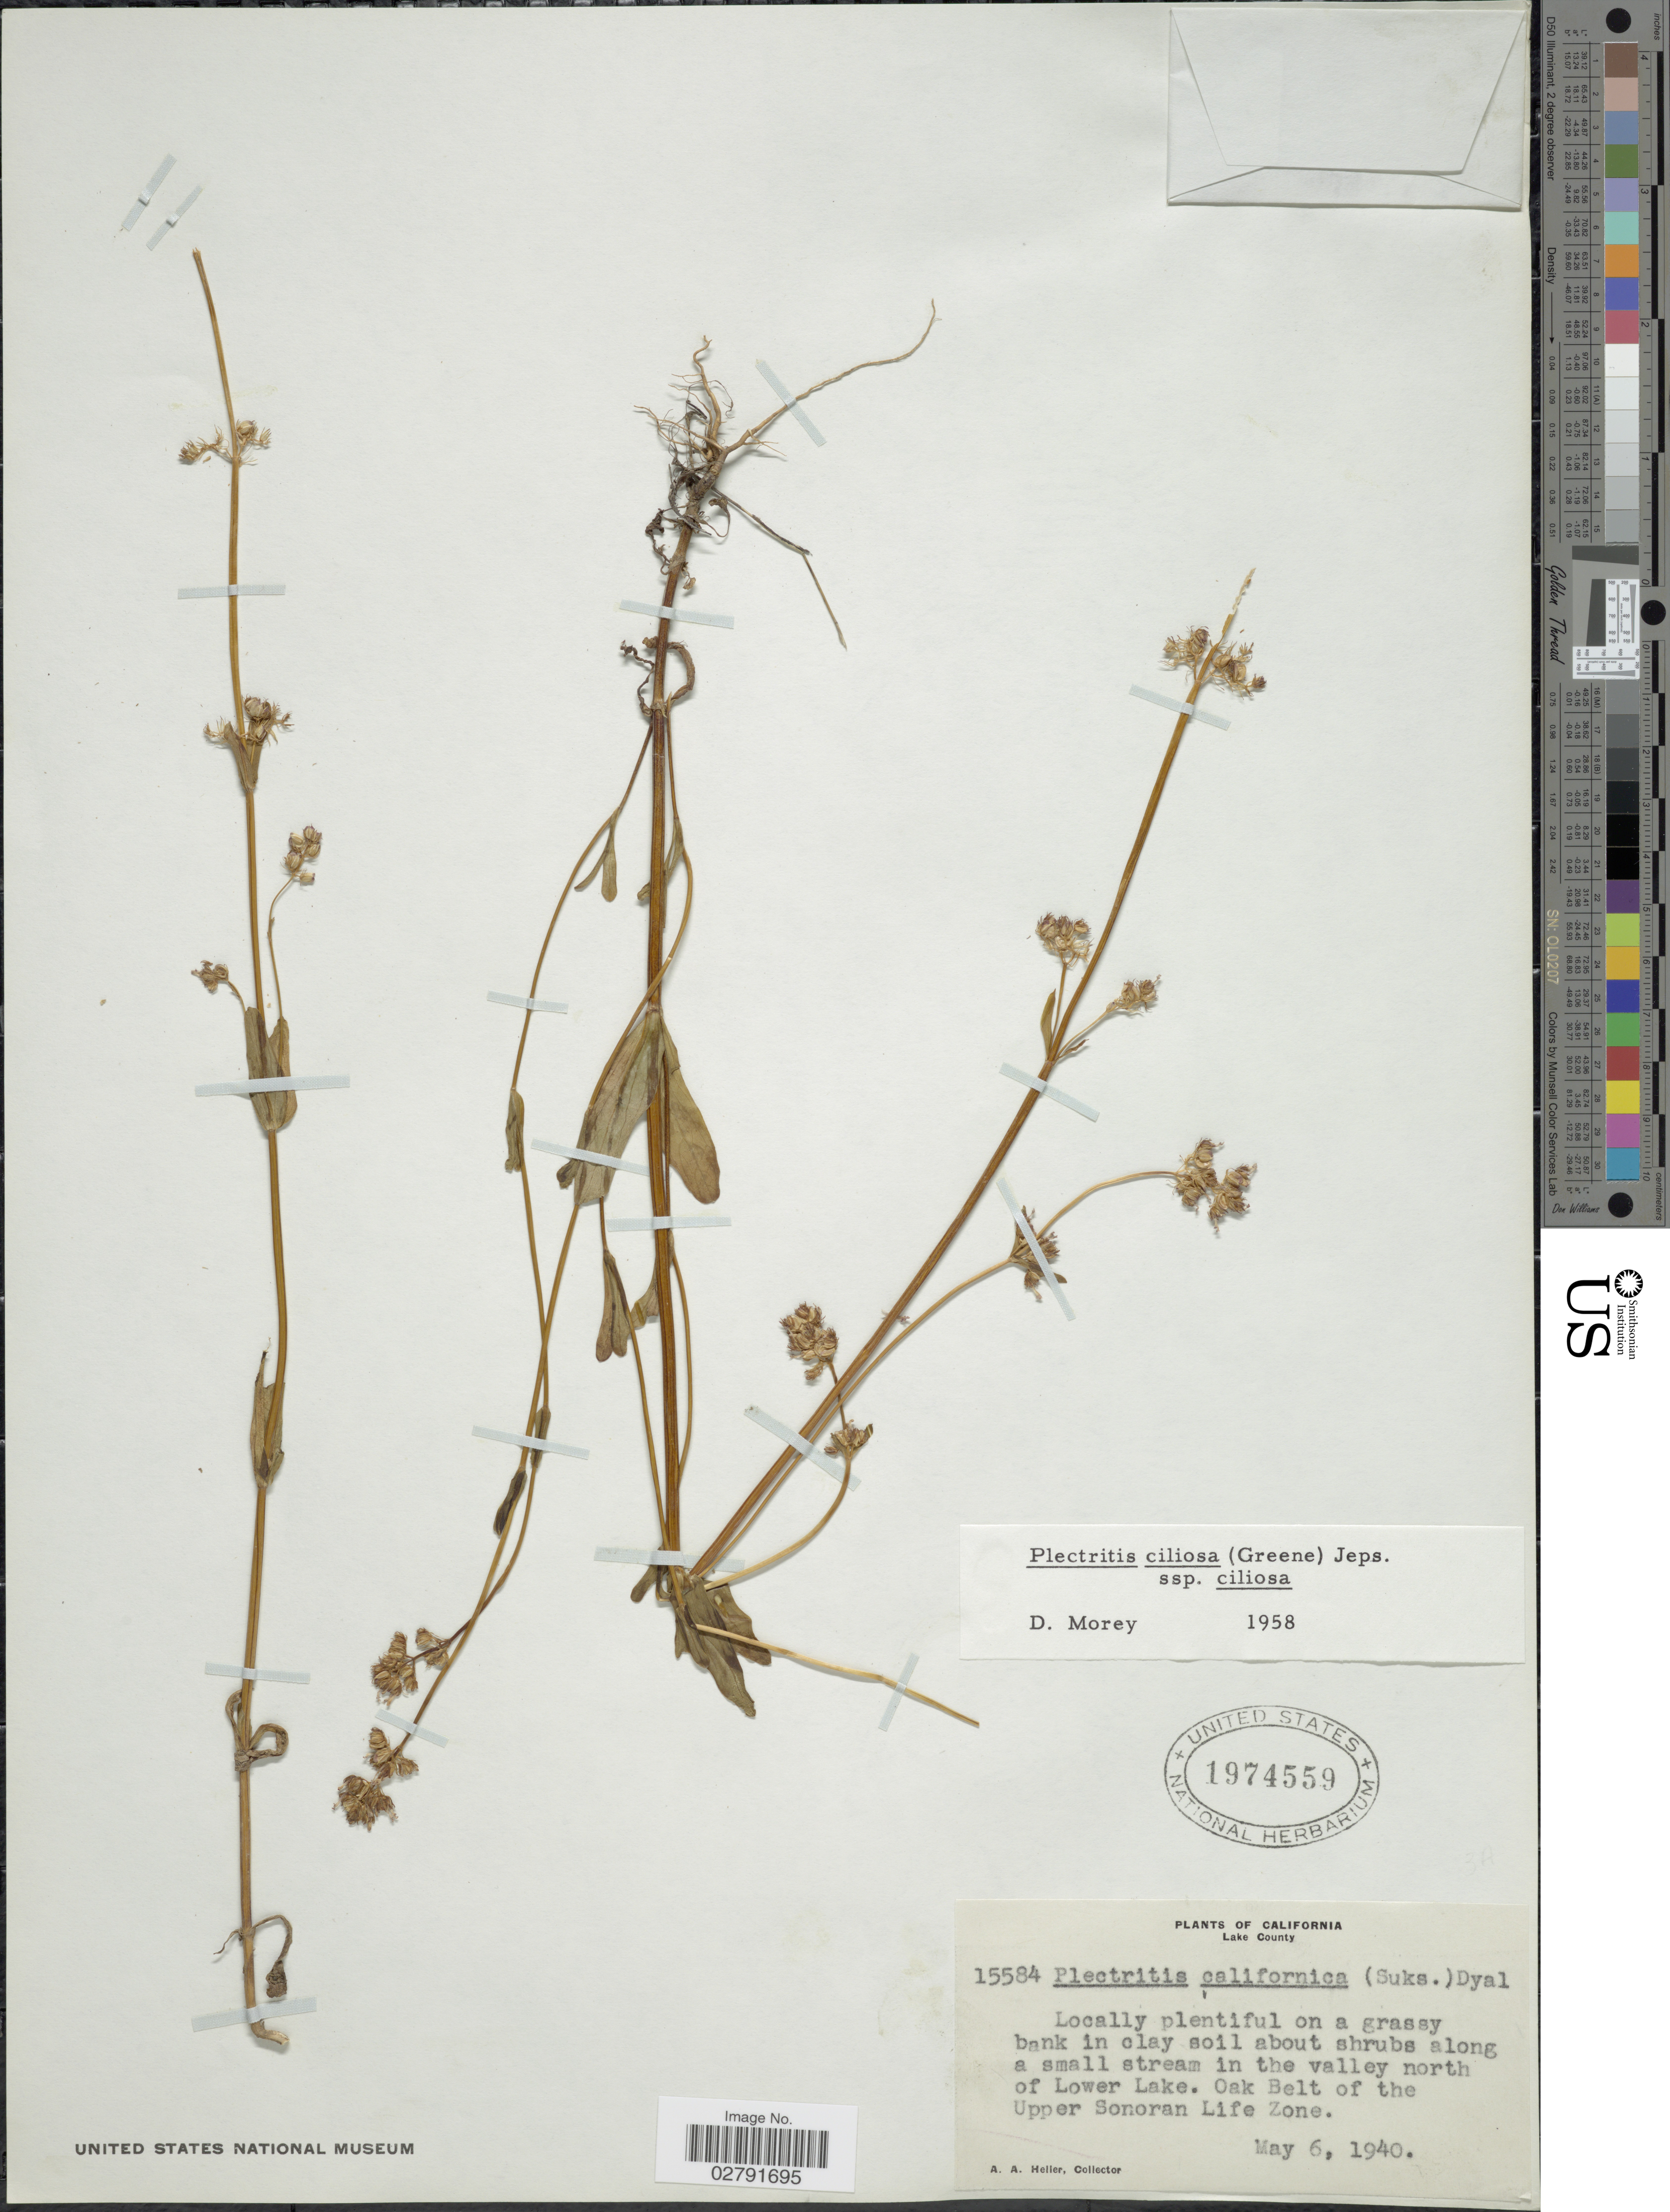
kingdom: Plantae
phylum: Tracheophyta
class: Magnoliopsida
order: Dipsacales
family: Caprifoliaceae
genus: Plectritis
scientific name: Plectritis ciliosa subsp. ciliosa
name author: (Greene) Jeps.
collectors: A. A. Heller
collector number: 15584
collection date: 1940-05-06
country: United States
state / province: California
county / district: Lake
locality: Lake County. Along a small stream in the valley north of Lower Lake. Oak Belt of the Upper Sonoran Life Zone.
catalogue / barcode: US 1974559